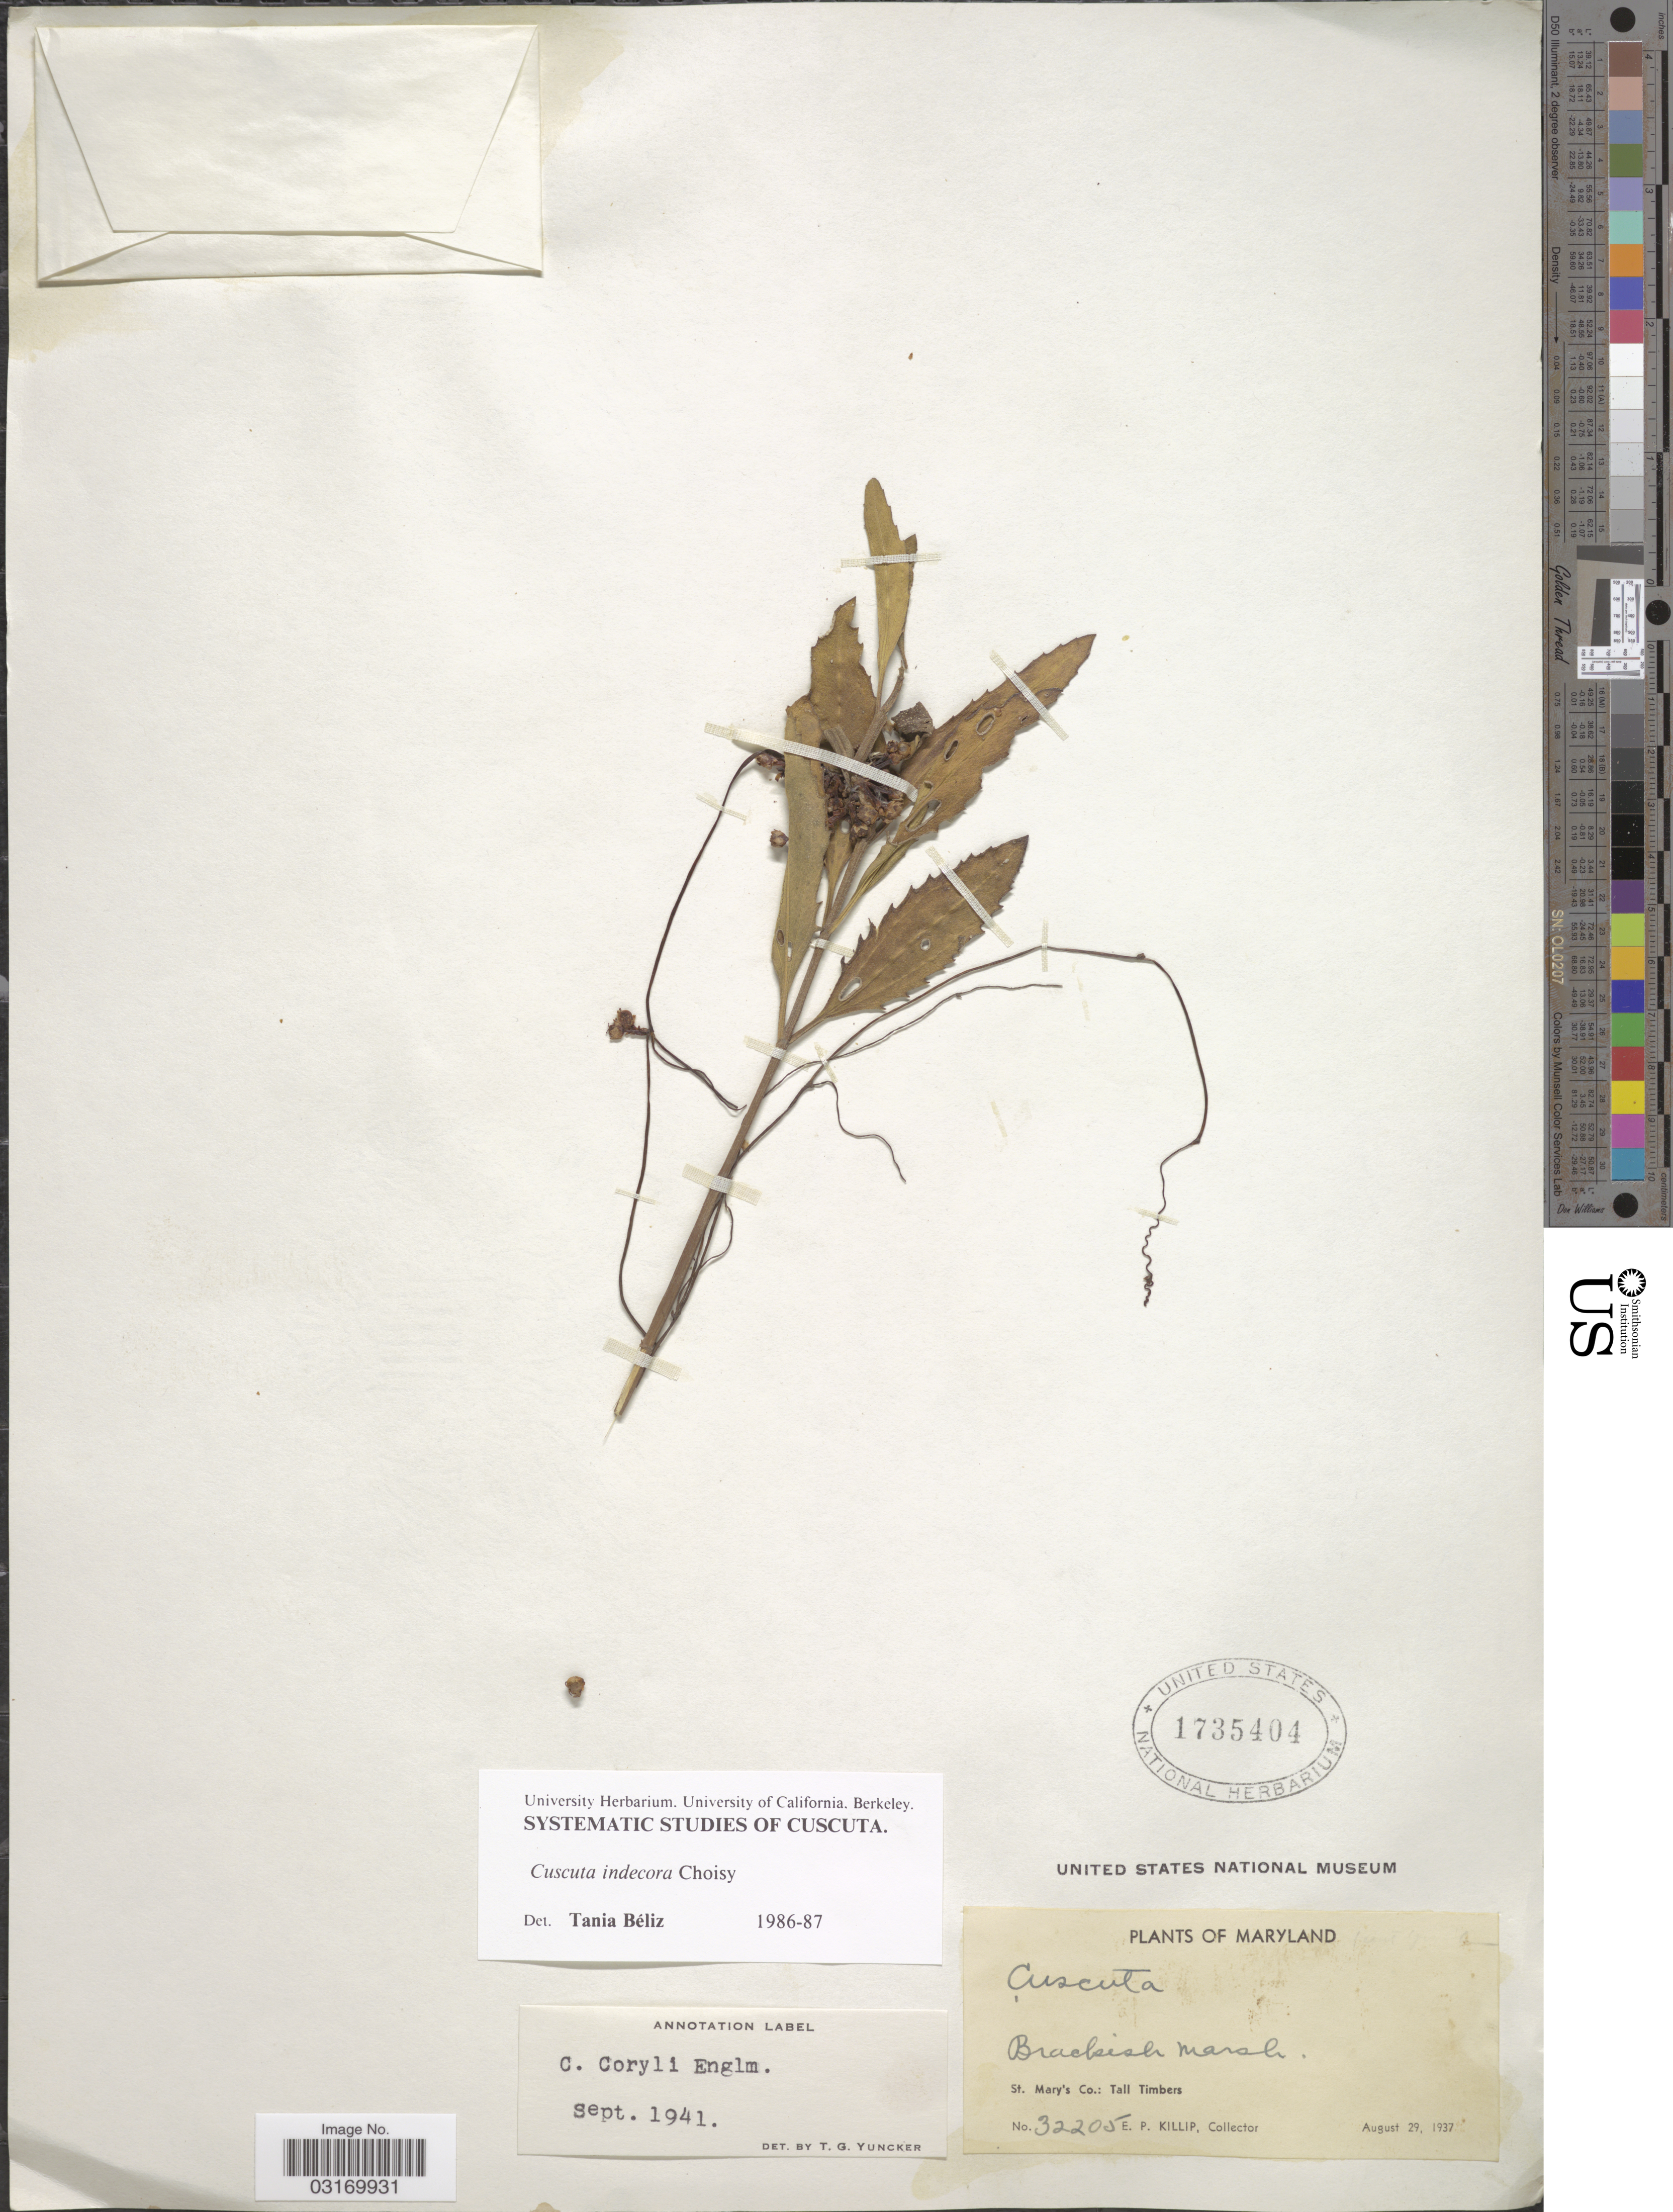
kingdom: Plantae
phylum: Tracheophyta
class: Magnoliopsida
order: Solanales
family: Convolvulaceae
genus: Cuscuta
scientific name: Cuscuta indecora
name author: Choisy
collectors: E. P. Killip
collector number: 32205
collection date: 1937-08-29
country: United States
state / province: Maryland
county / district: St. Mary's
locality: St. Mary's Co.: Tall Timbers.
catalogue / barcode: US 1735404